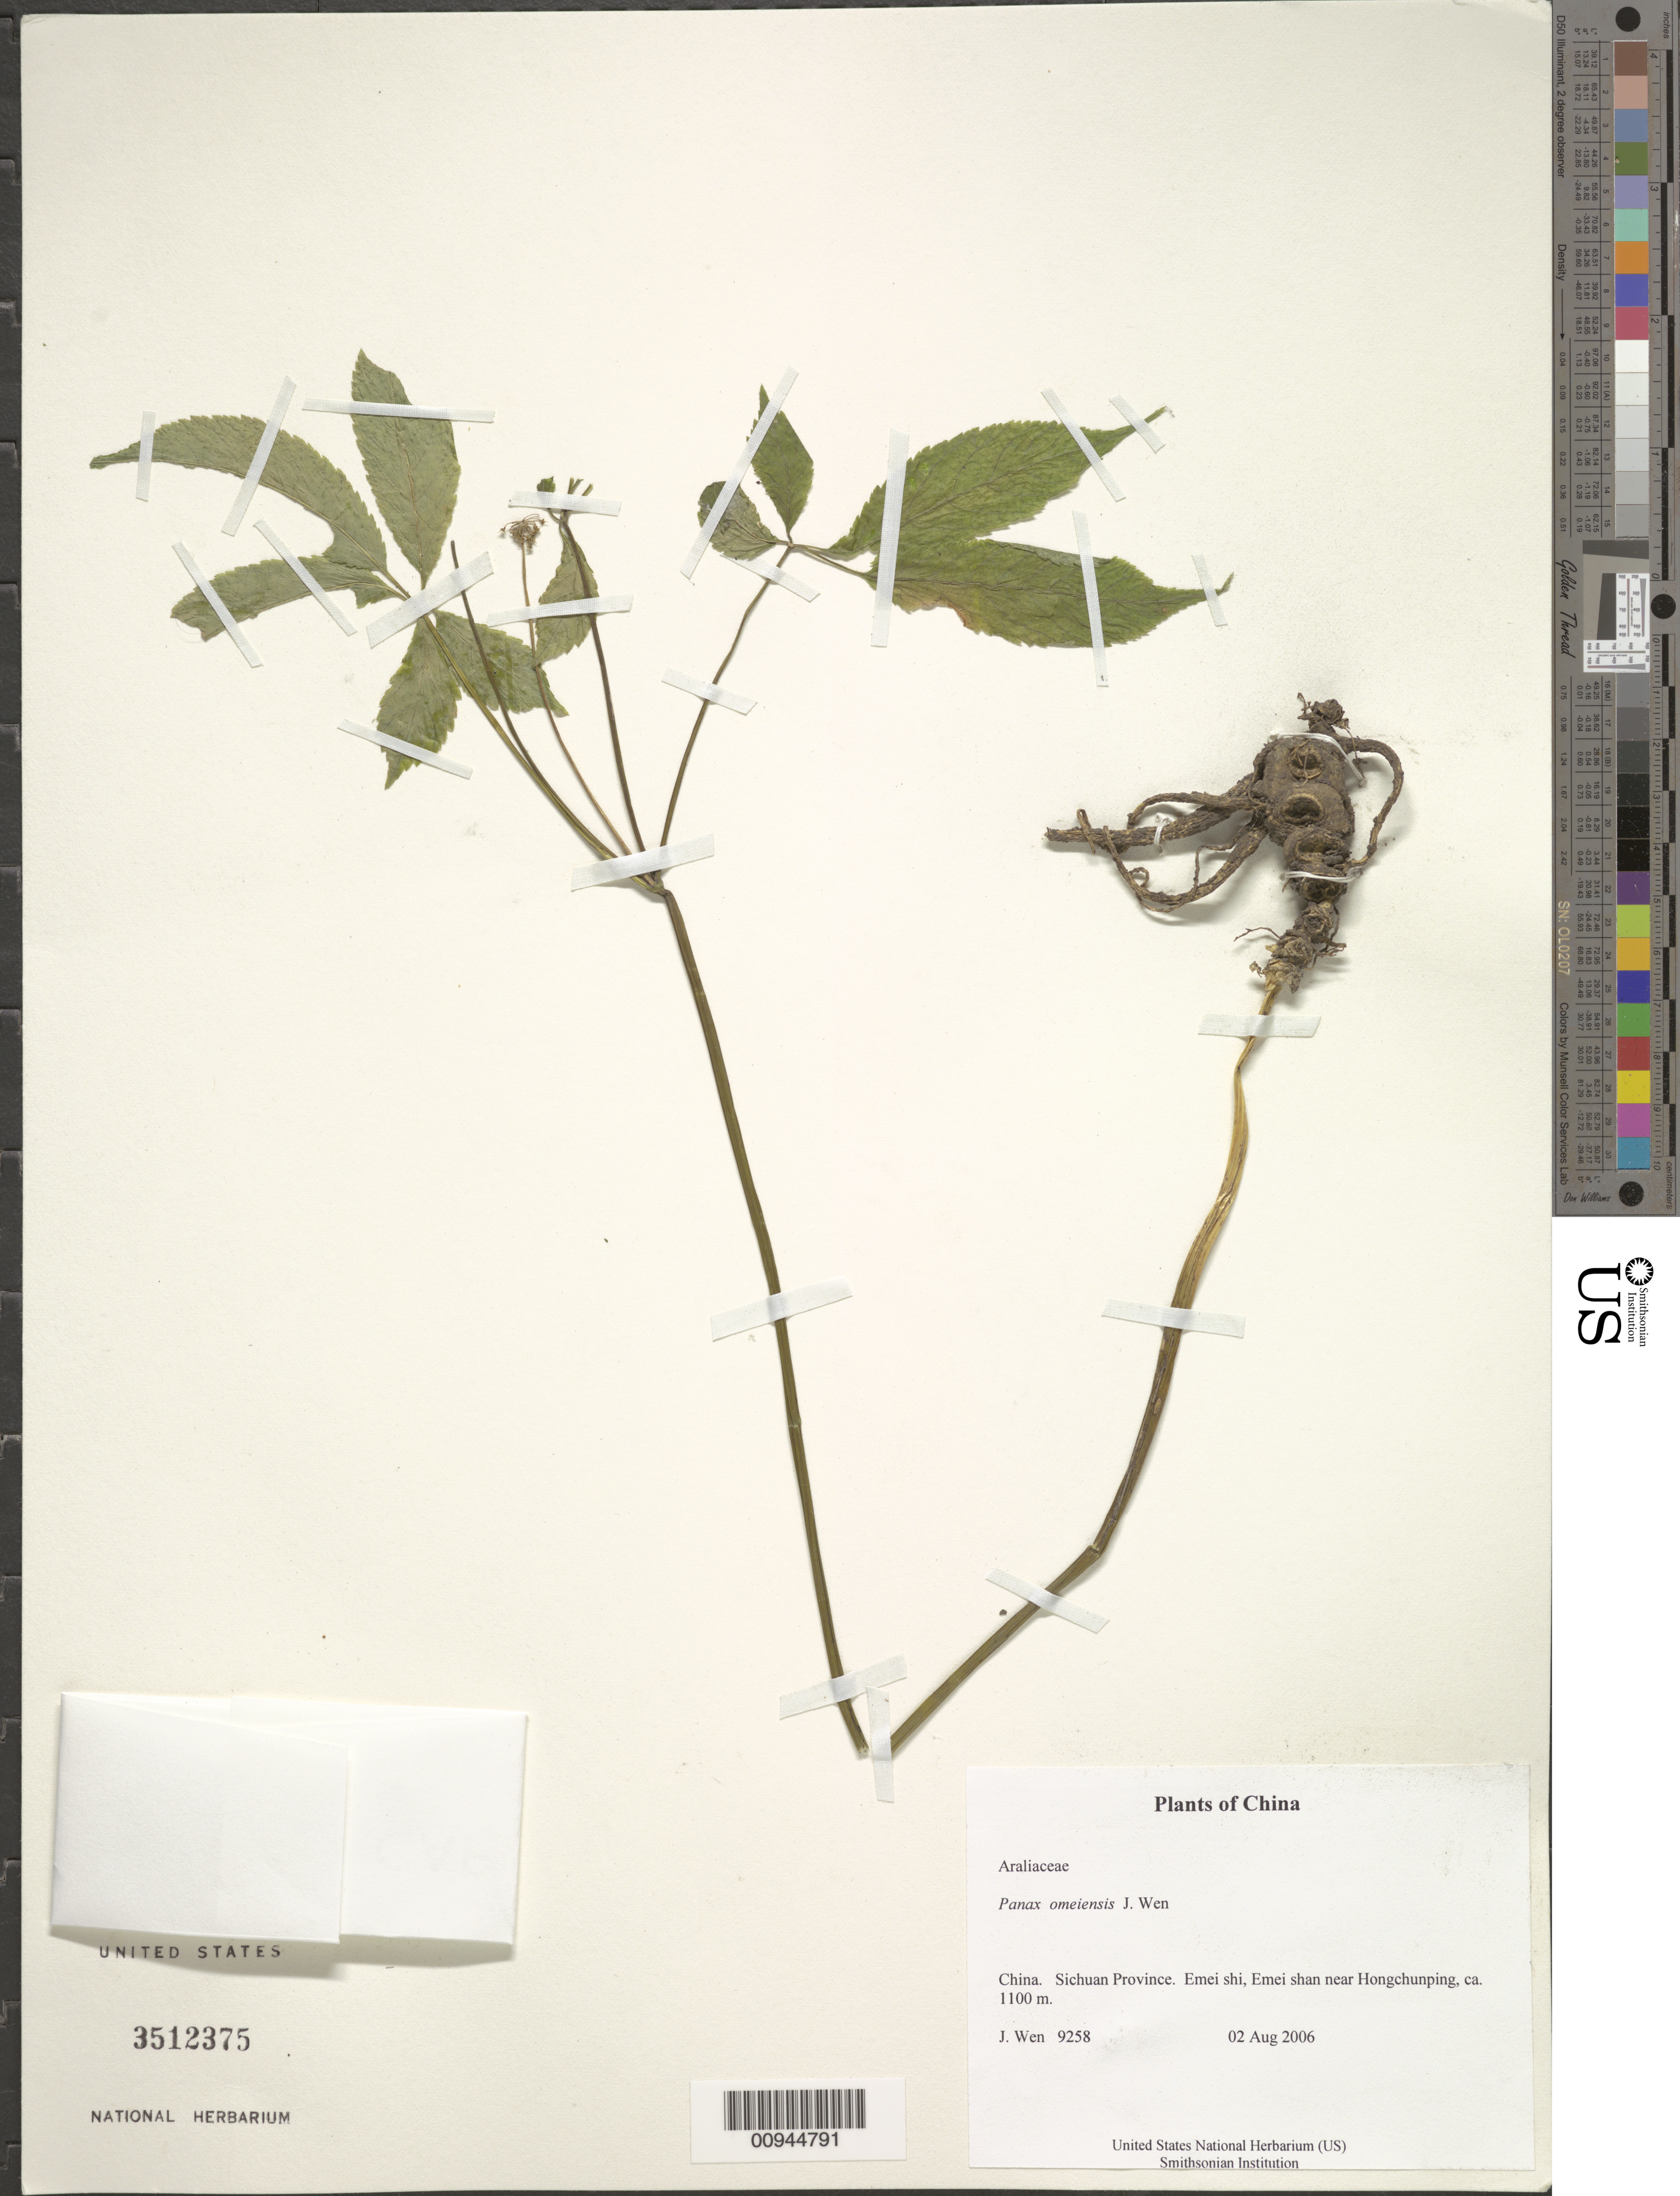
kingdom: Plantae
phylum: Tracheophyta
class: Magnoliopsida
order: Apiales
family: Araliaceae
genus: Panax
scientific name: Panax omeiensis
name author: J. Wen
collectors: J. Wen & S. Wu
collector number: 9258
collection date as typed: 02 Aug 2006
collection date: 2006-08-02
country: China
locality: Sichuan Province. Emei shi, Emei shan near Hongchunping, ca 1100m.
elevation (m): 400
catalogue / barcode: US 3512375